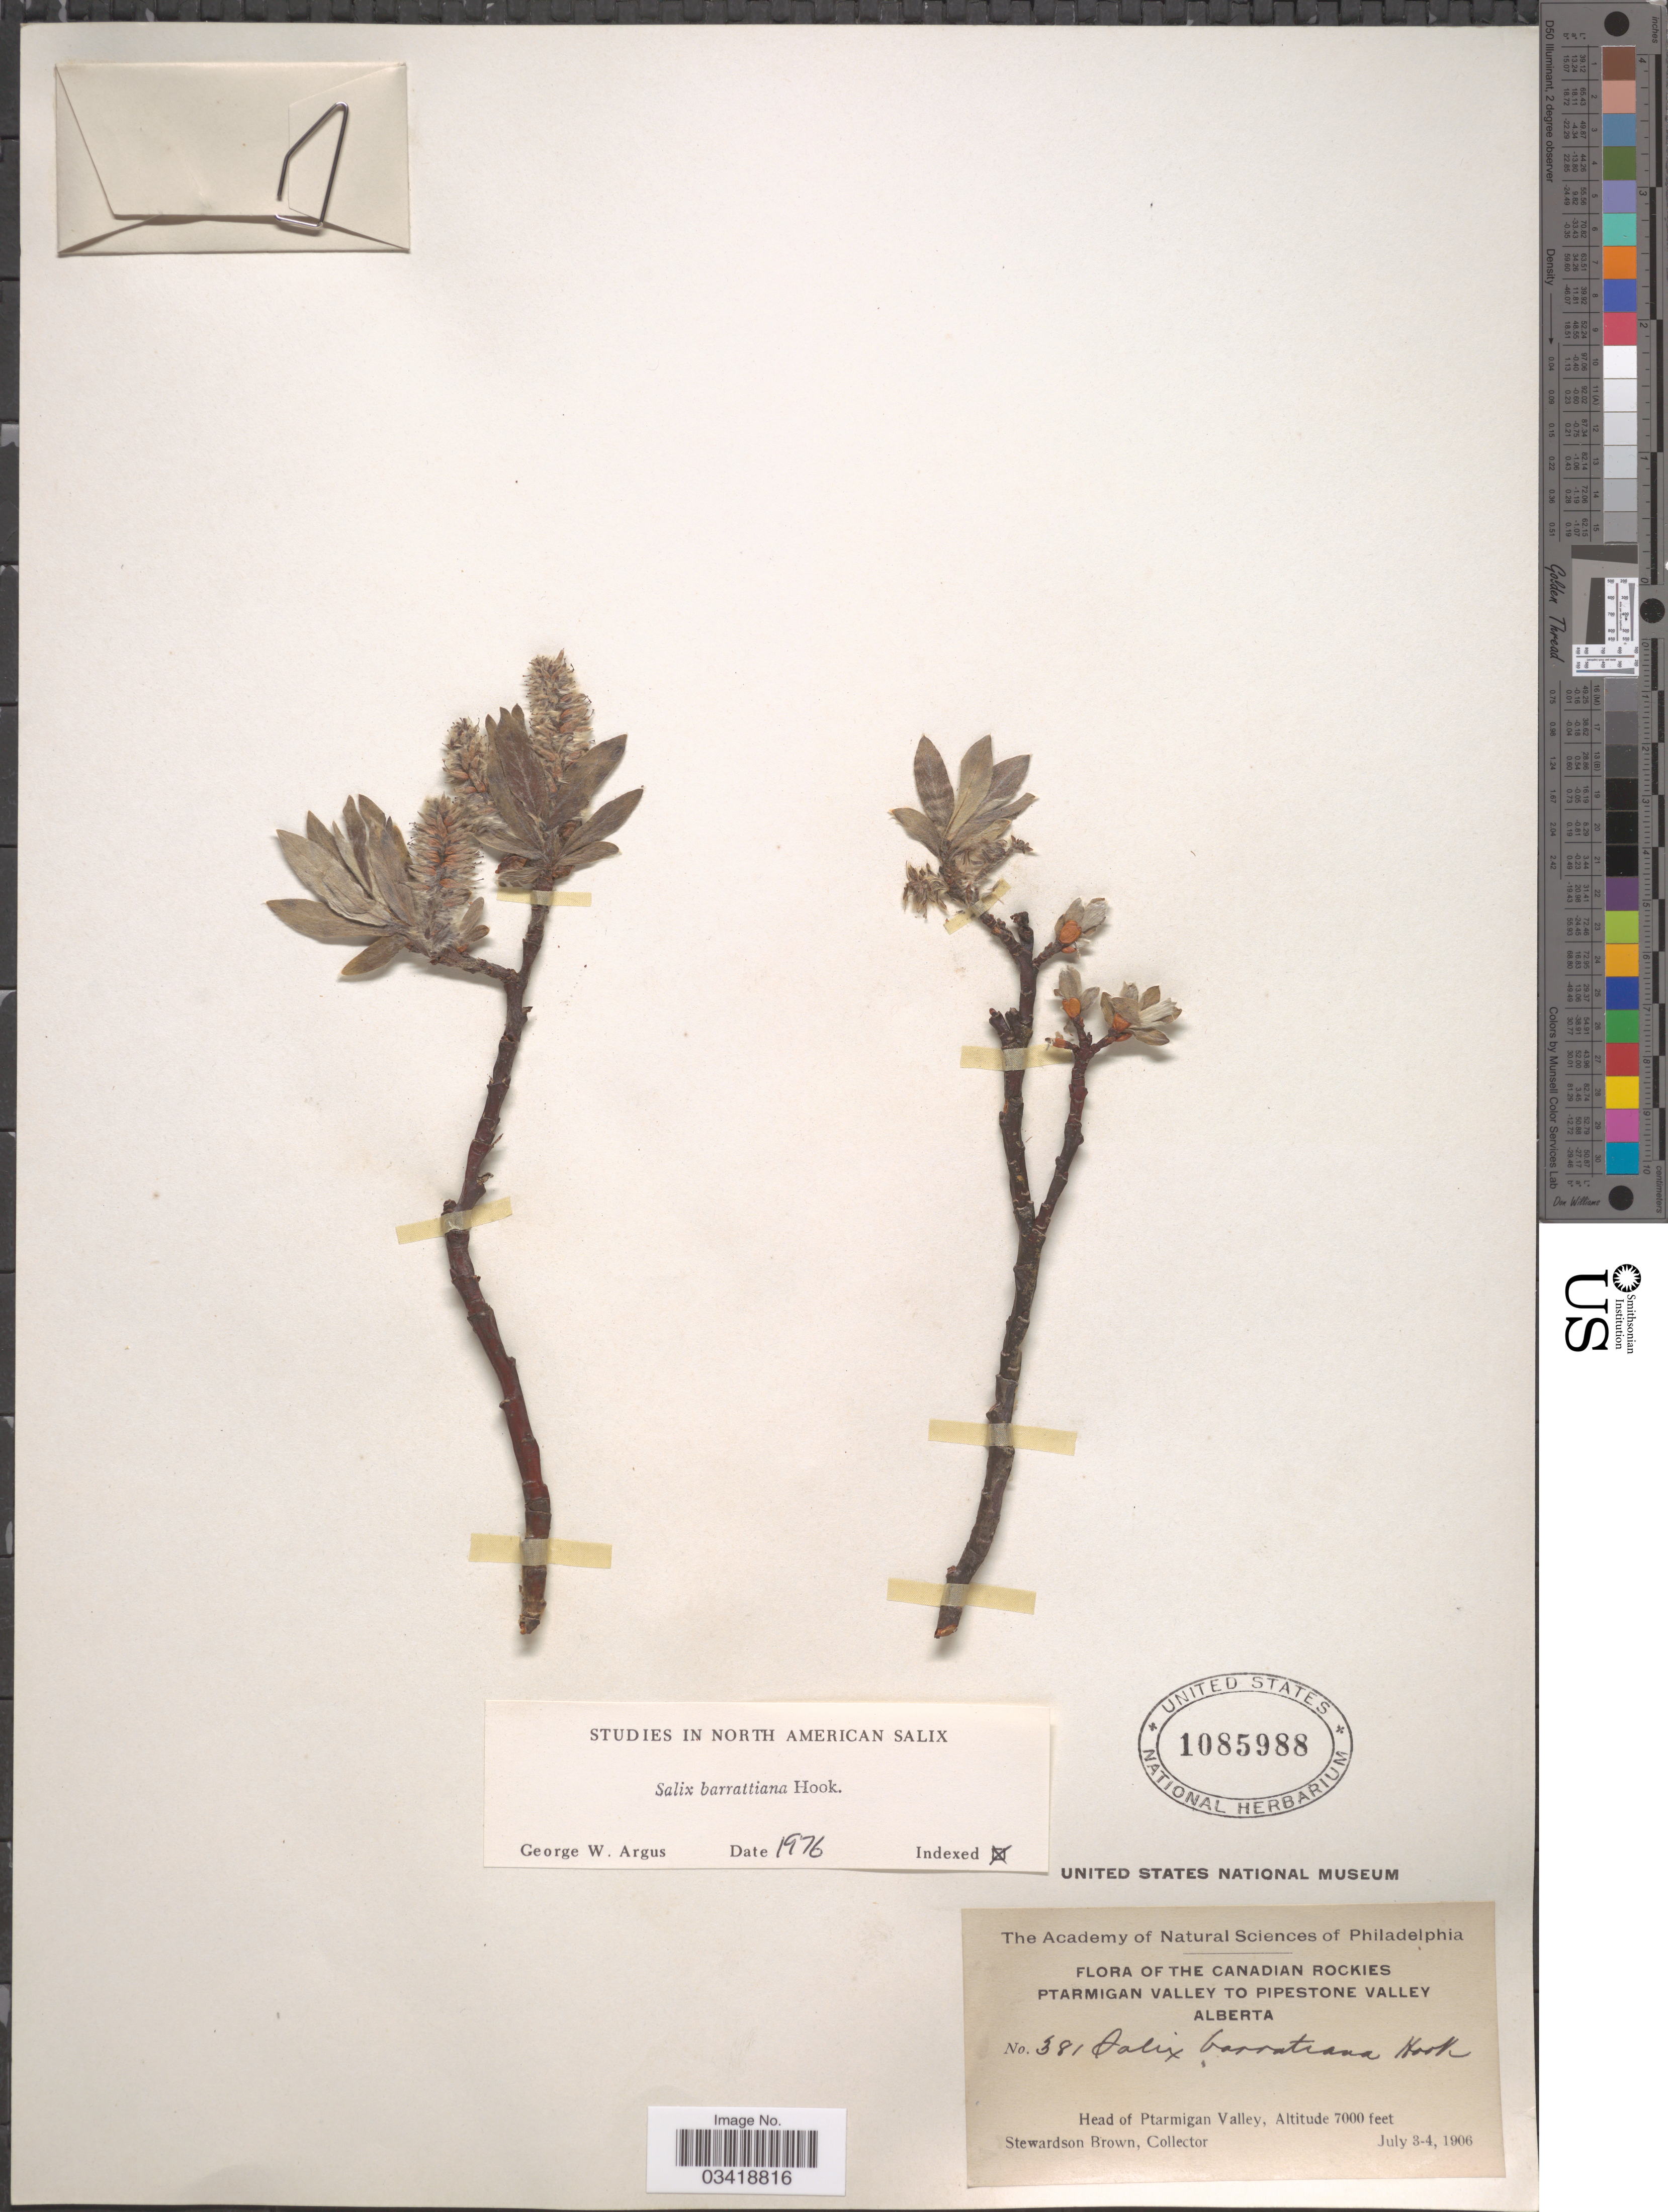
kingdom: Plantae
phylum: Tracheophyta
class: Magnoliopsida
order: Malpighiales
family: Salicaceae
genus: Salix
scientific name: Salix barrattiana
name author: Hook.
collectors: S. Brown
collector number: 381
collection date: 1906-07-03/1906-07-04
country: Canada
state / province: Alberta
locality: The Canadian Rockies. Ptarmigan Valley to Pipestone Valley. Head of Ptarmigan Valley.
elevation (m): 2134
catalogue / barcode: US 1085988